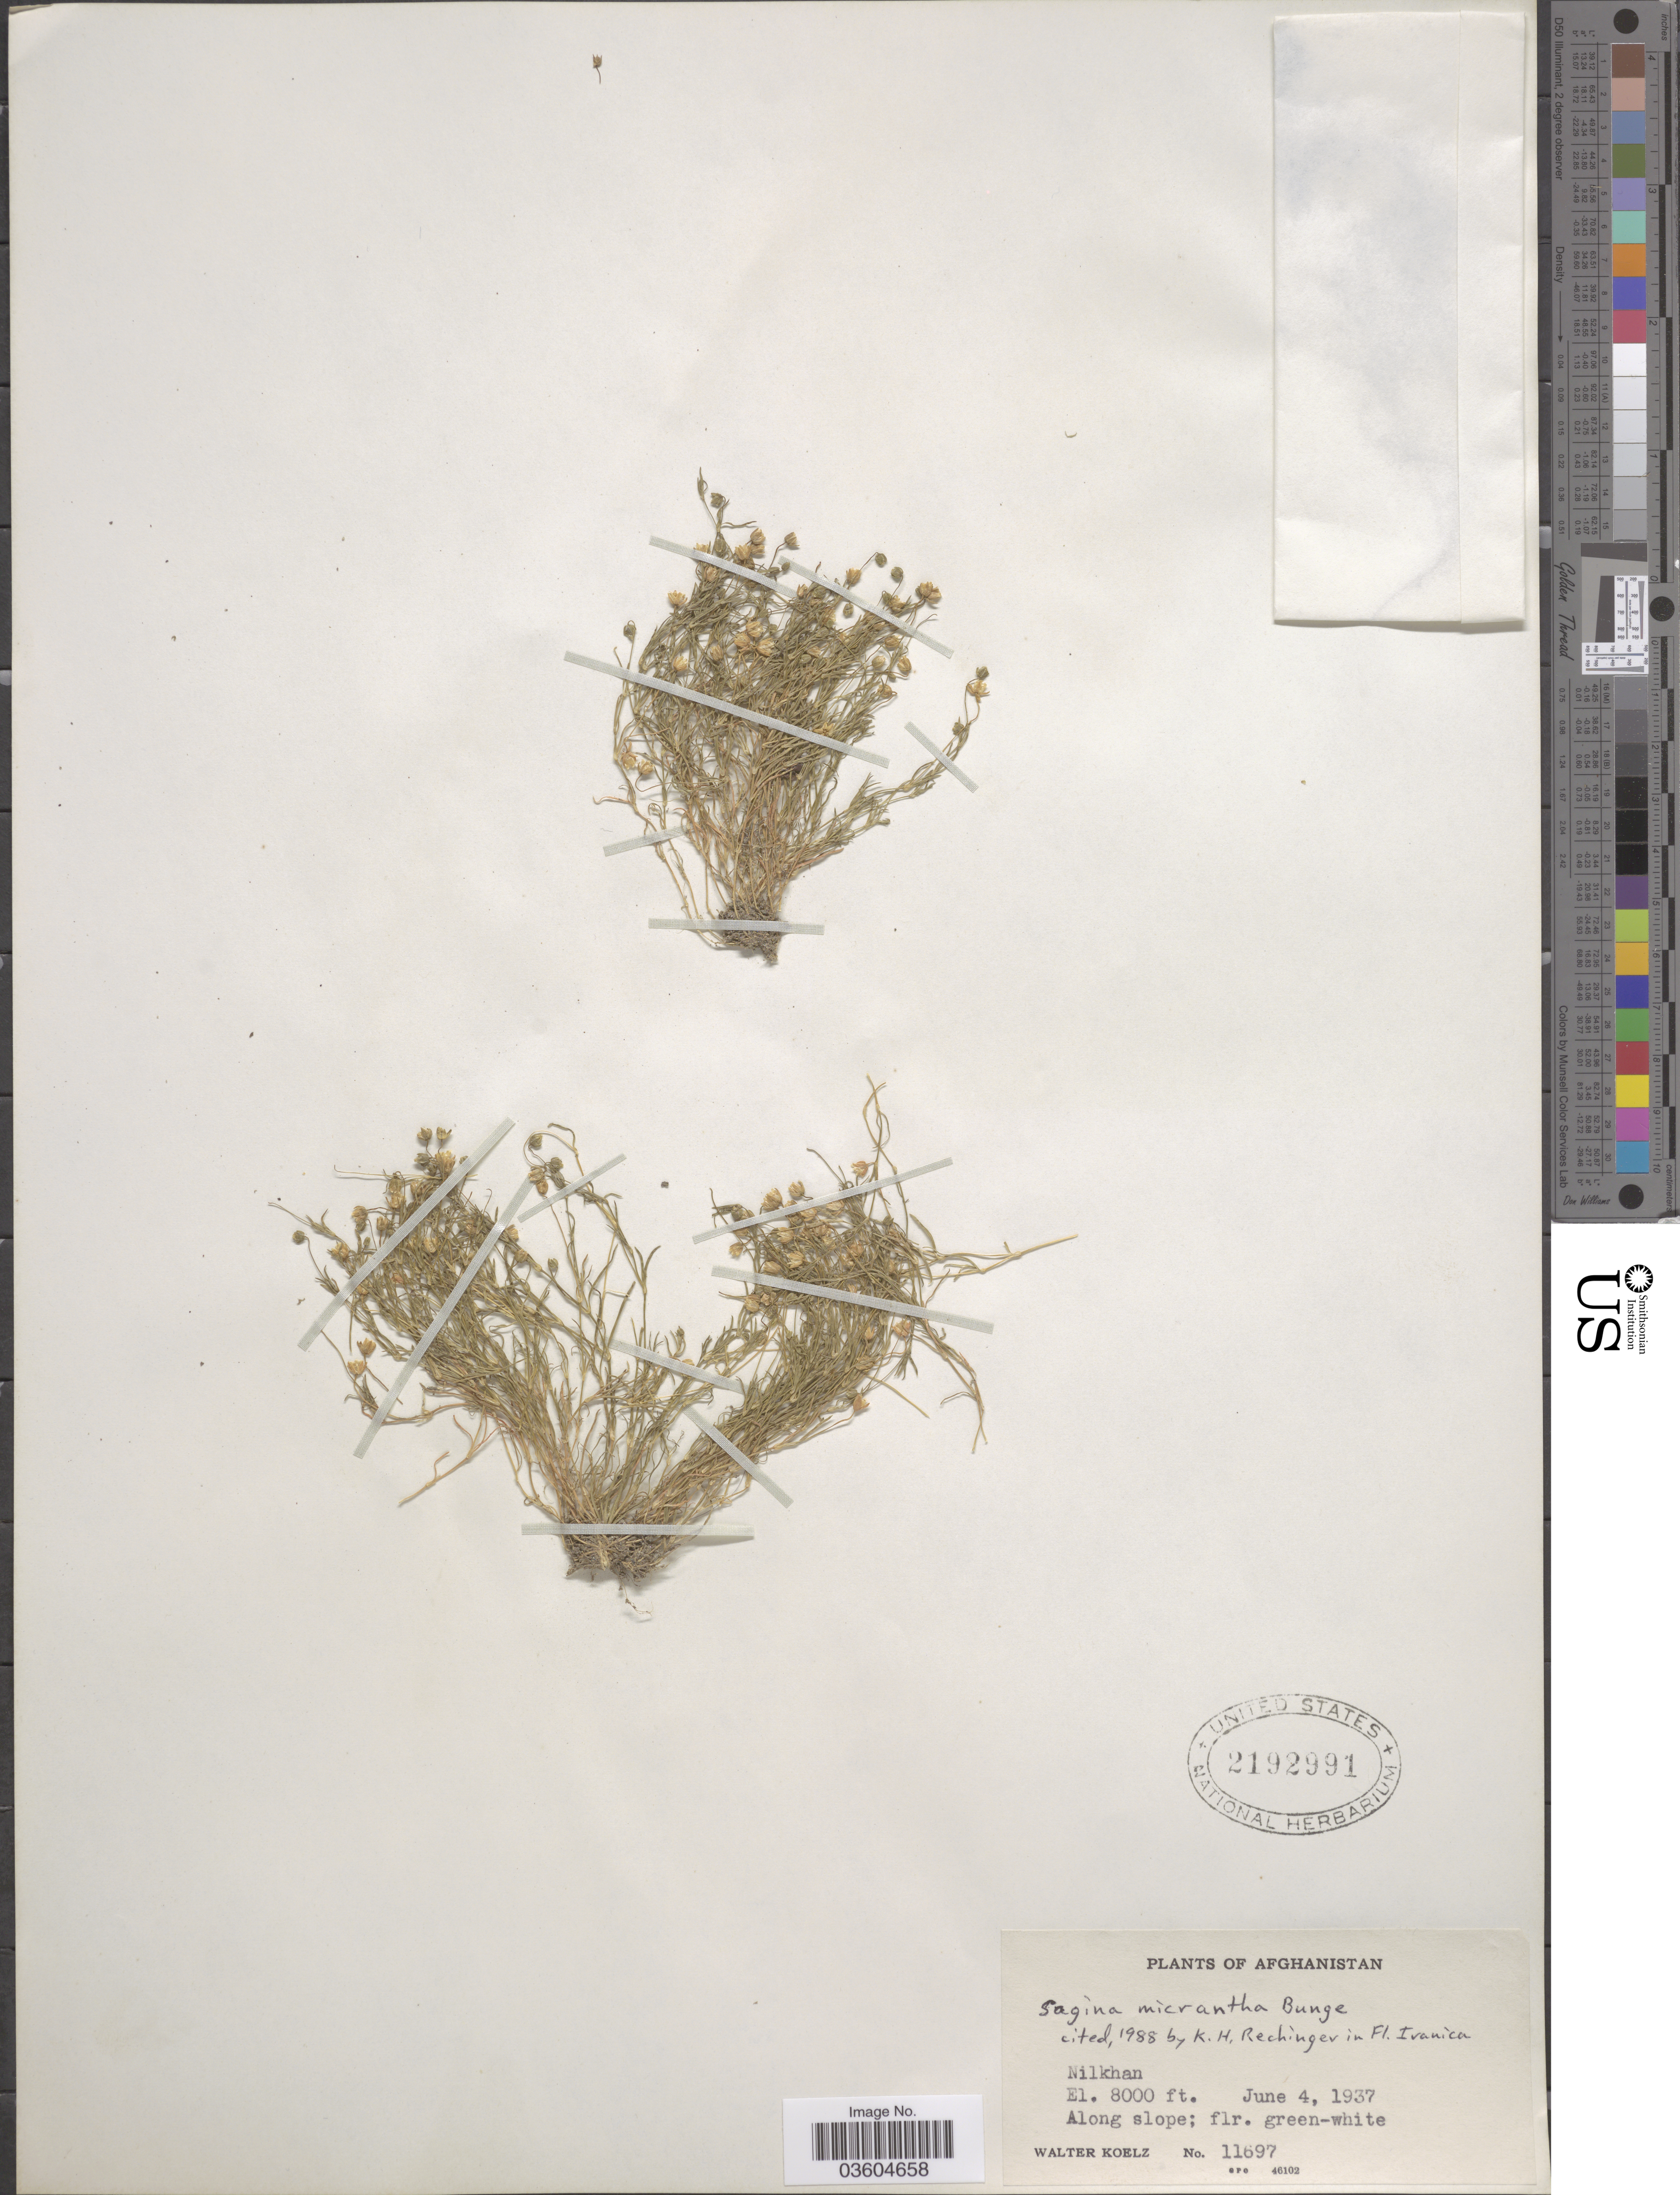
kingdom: Plantae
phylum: Tracheophyta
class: Magnoliopsida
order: Caryophyllales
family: Caryophyllaceae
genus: Sagina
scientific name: Sagina micrantha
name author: (Bunge) Fernald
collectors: W. N. Koelz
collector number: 11697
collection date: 1937-06-04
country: Afghanistan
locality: Nilkhan.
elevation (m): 2438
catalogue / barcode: US 2192991